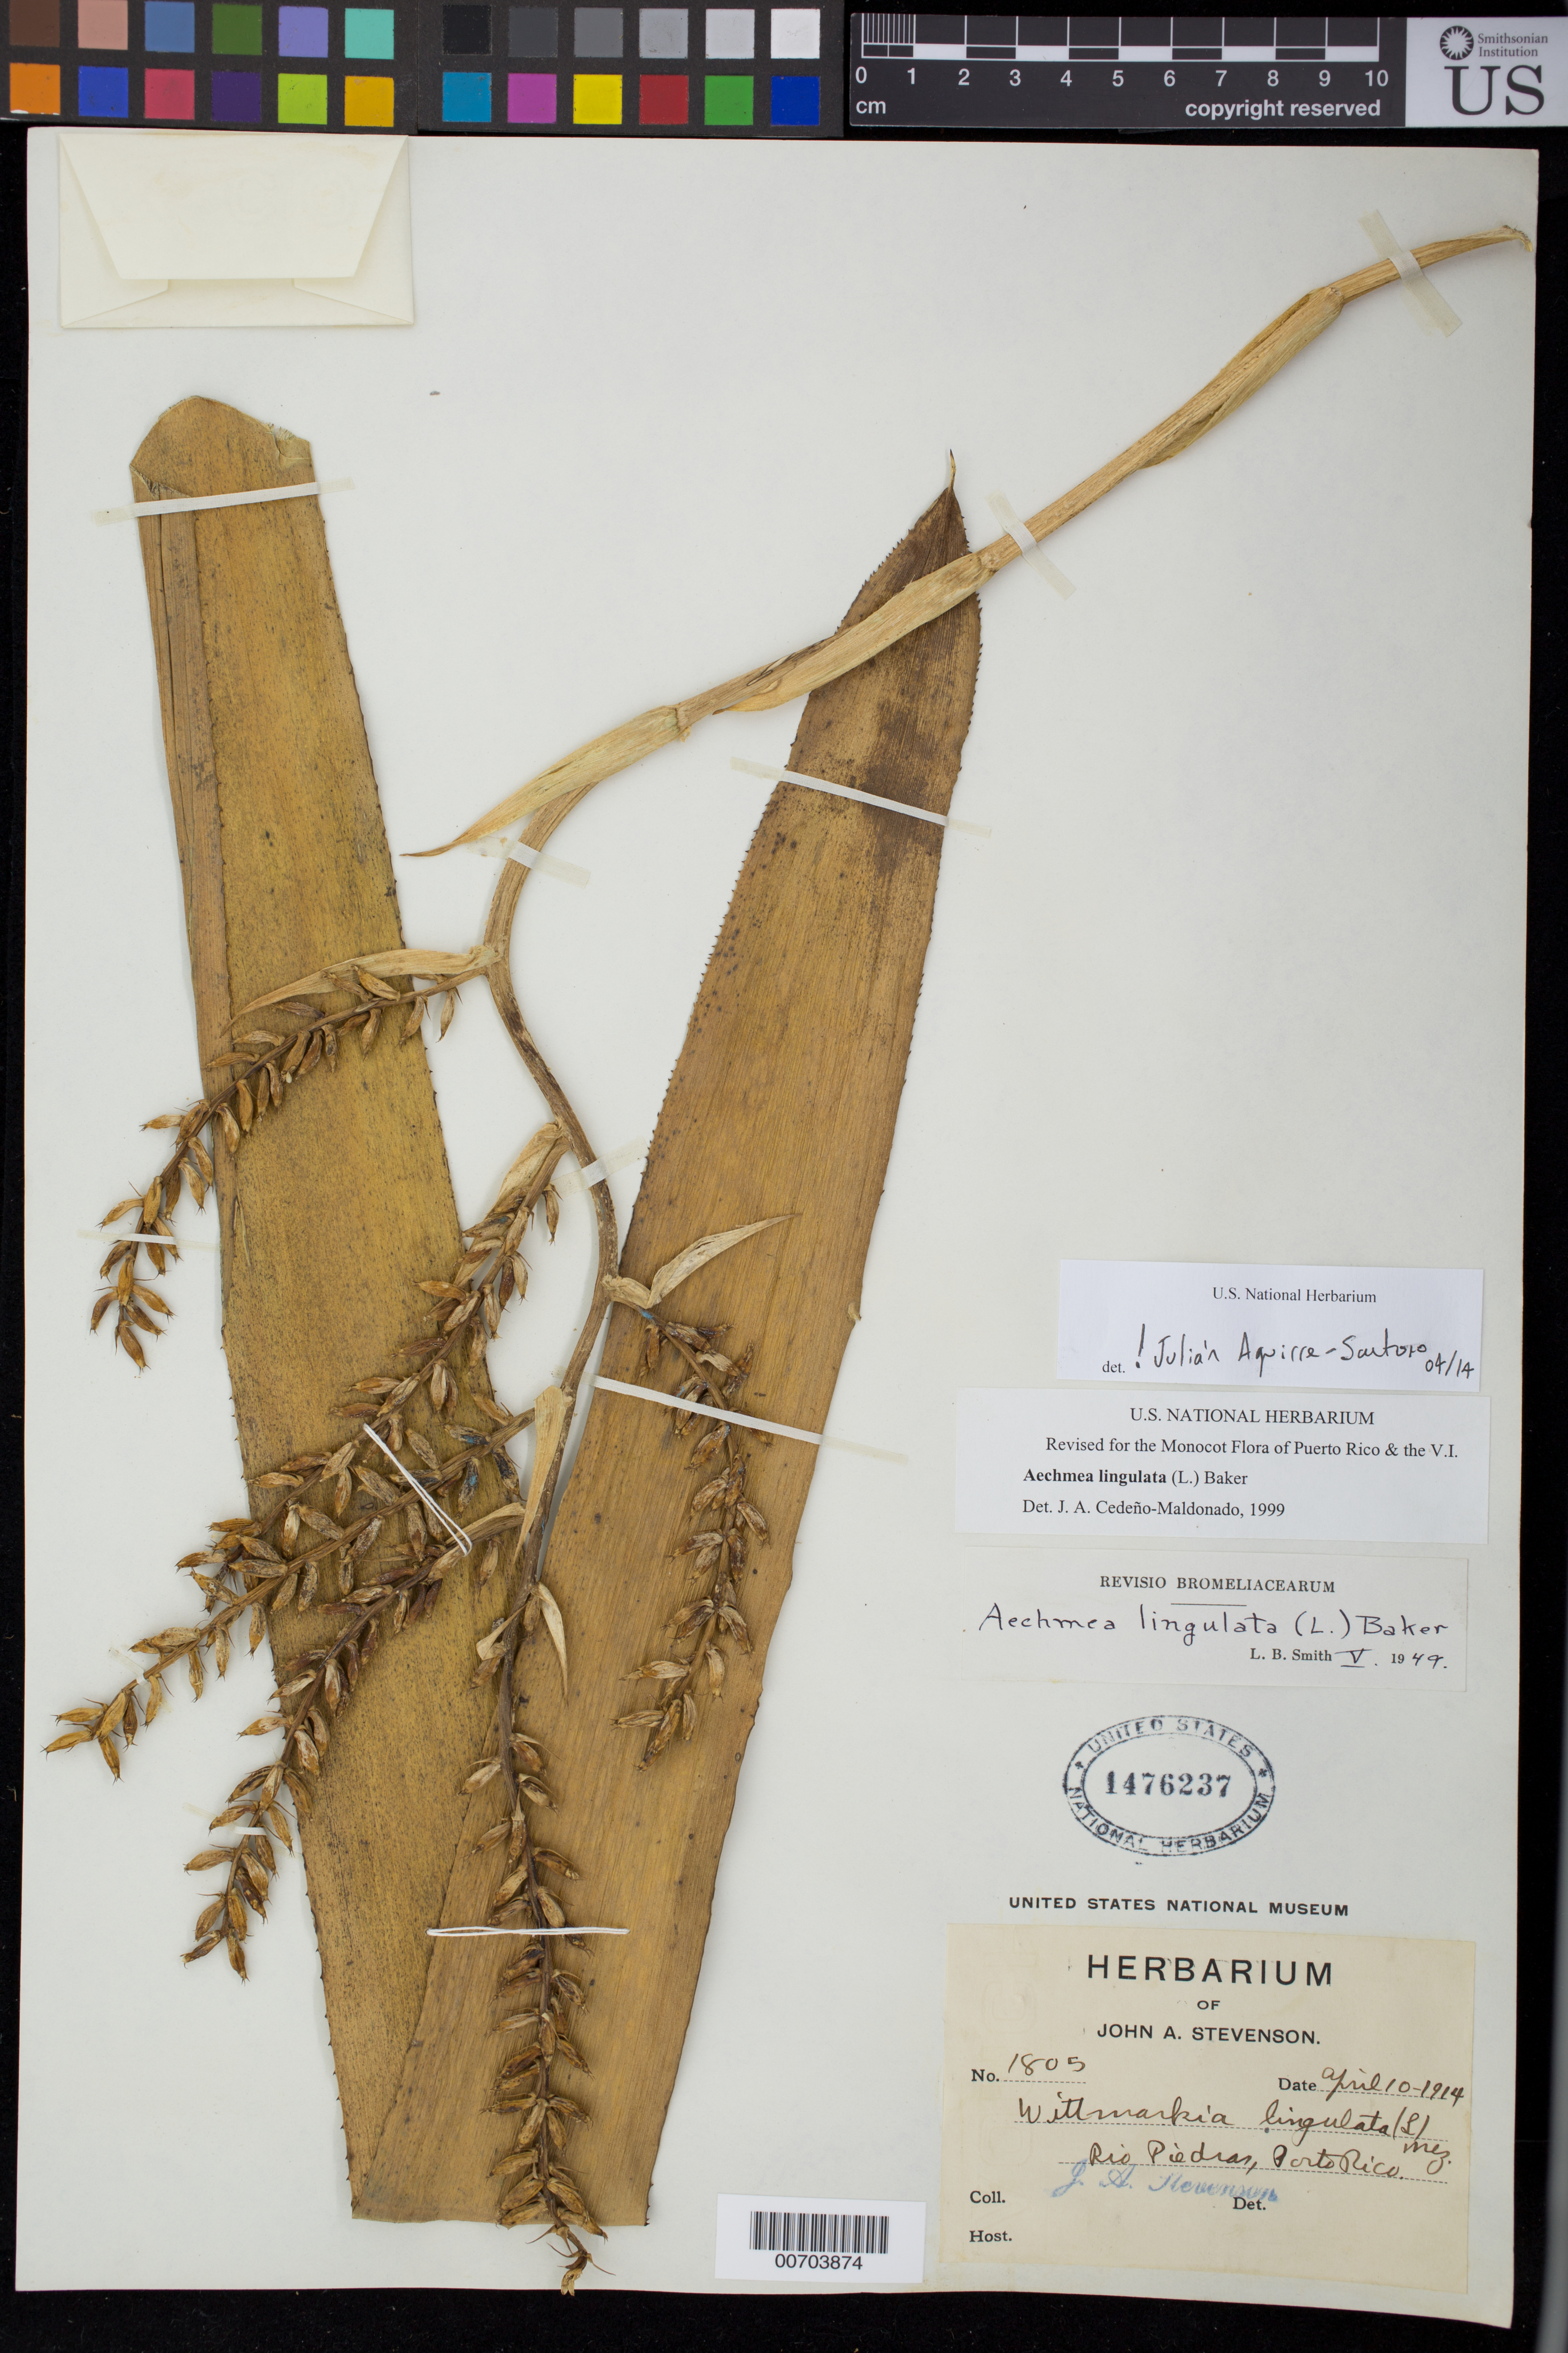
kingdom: Plantae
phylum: Tracheophyta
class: Liliopsida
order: Poales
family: Bromeliaceae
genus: Wittmackia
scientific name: Wittmackia lingulata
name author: (L.) Mez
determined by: Strong, Mark T., (BOT), Smithsonian Institution - National Museum of Natural History (UNITED STATES)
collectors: J. Stevenson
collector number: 1805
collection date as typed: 10 Apr 1914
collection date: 1914-04-10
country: Puerto Rico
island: Greater Antilles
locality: Río Piedrar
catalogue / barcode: US 1476237